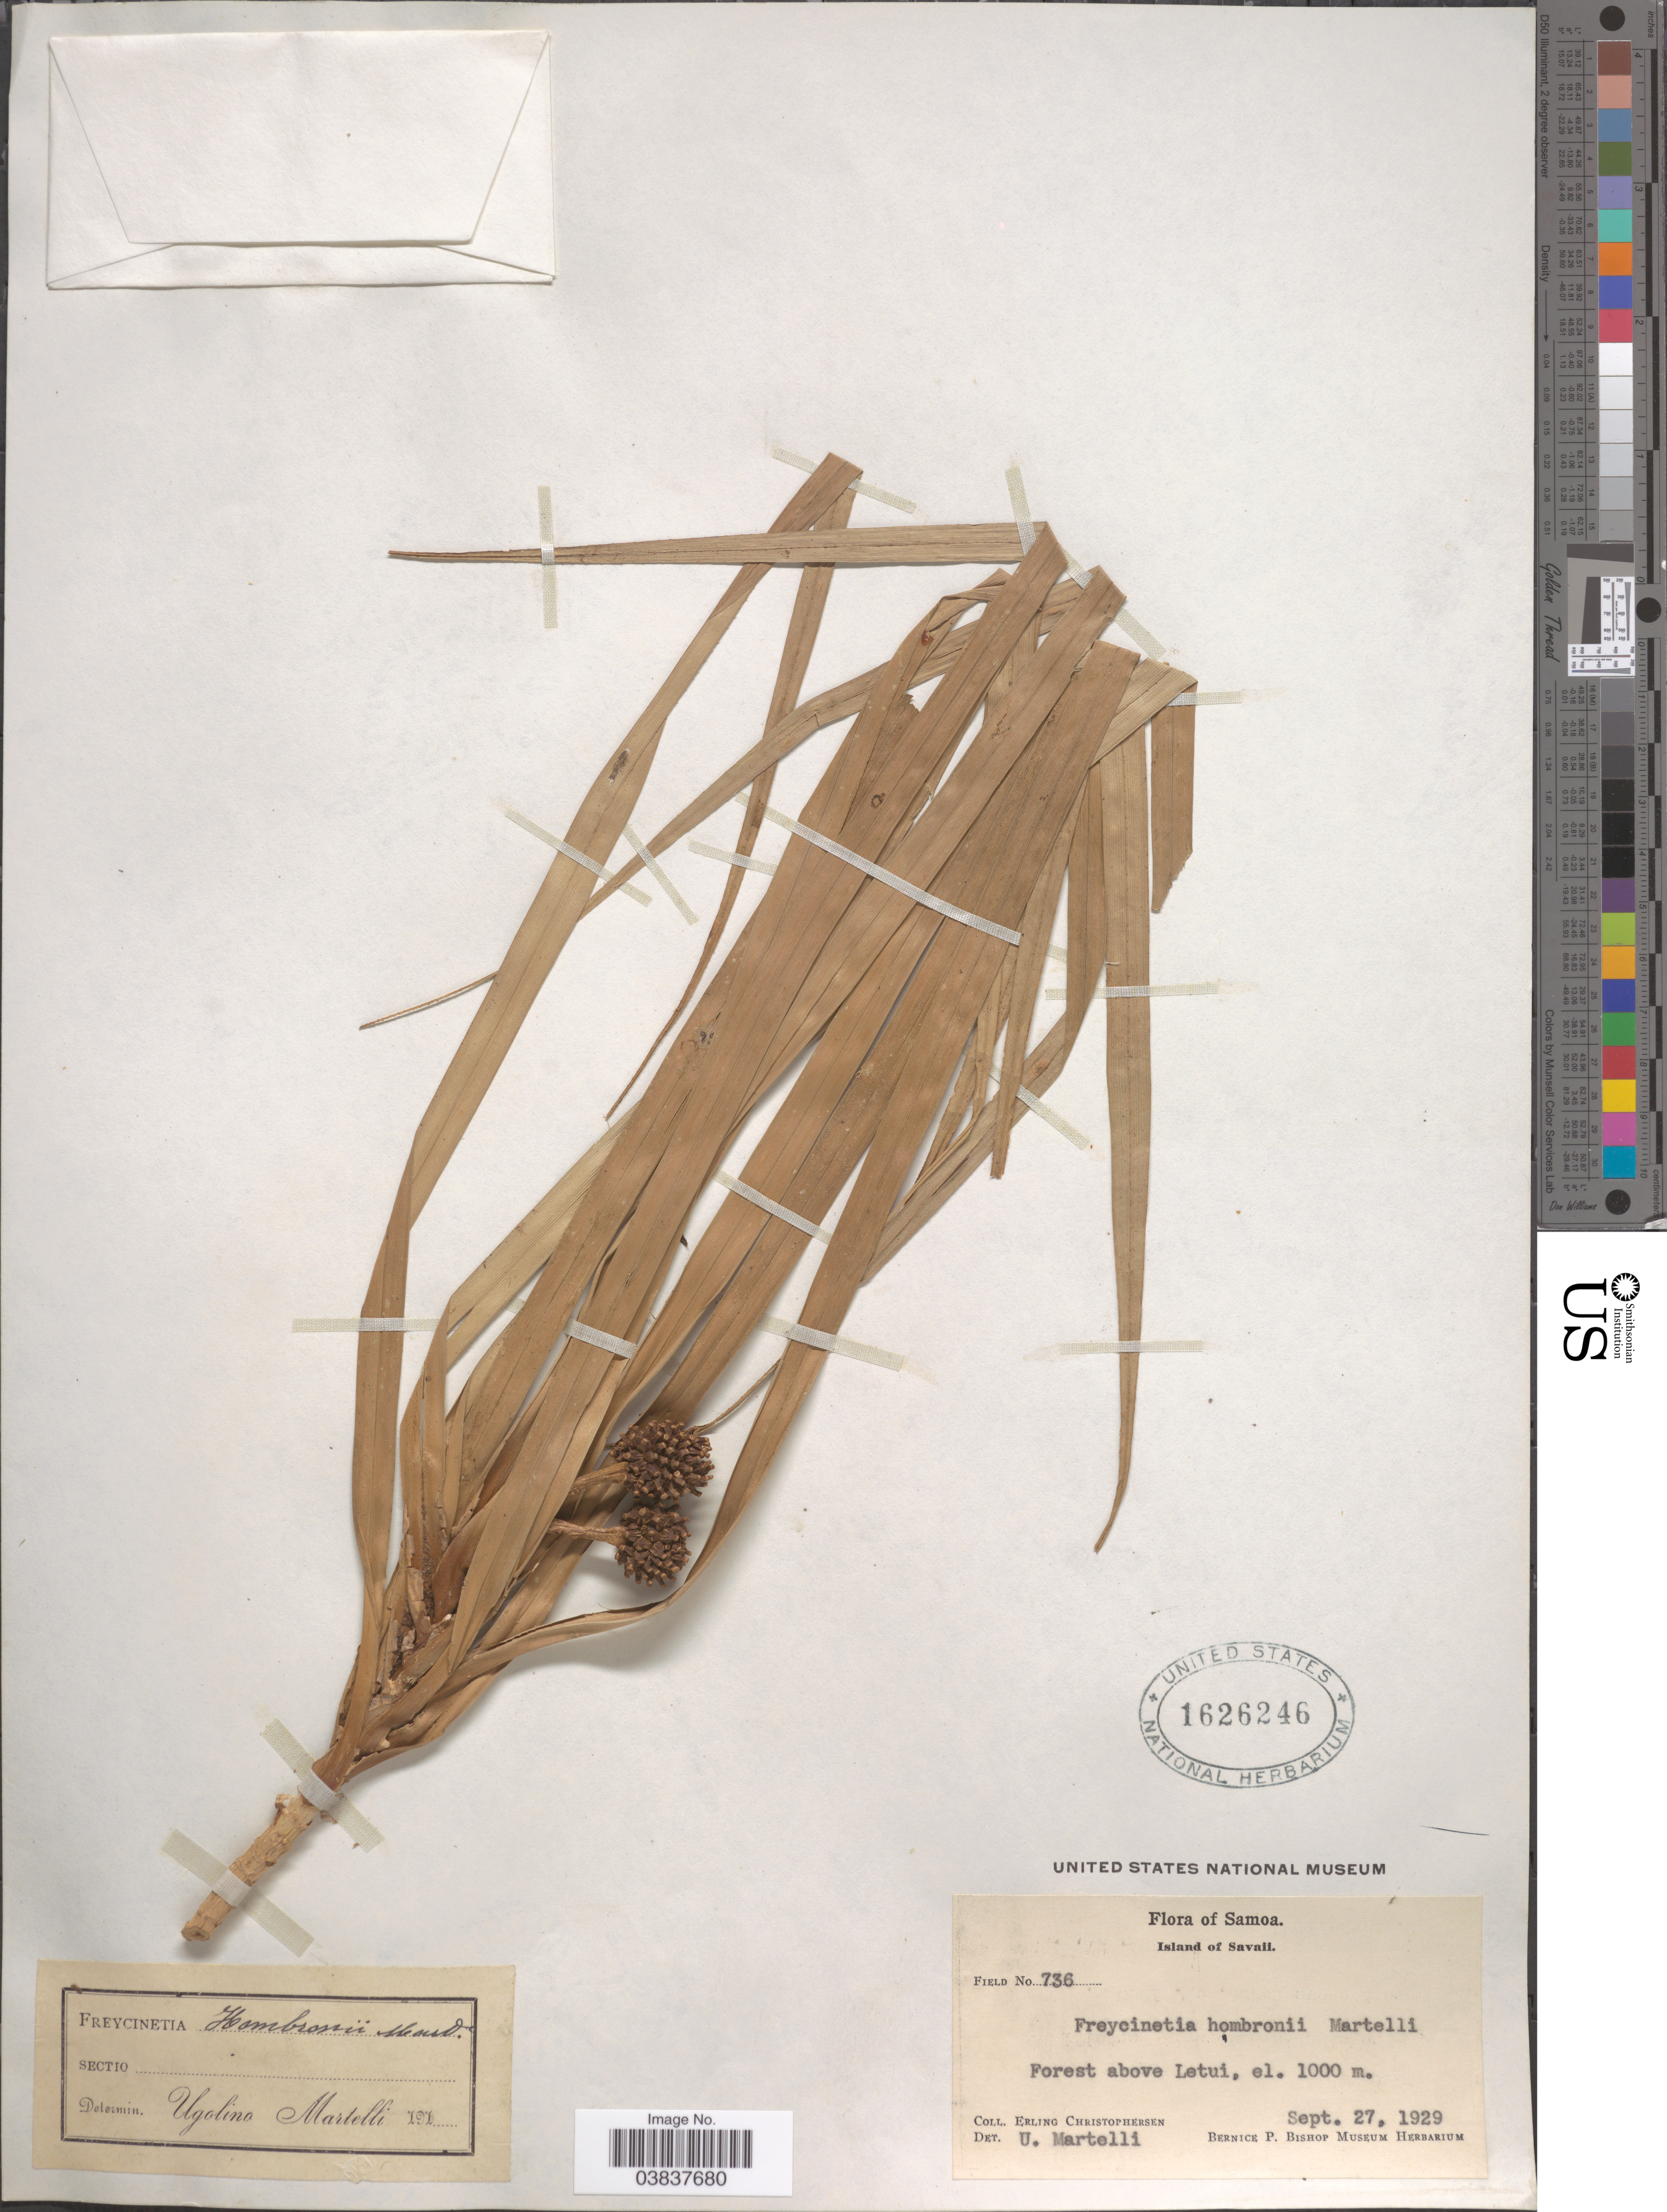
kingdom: Plantae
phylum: Tracheophyta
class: Liliopsida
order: Pandanales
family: Pandanaceae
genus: Freycinetia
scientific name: Freycinetia hombronii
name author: Martelli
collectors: E. Christophersen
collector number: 736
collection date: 1929-09-27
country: Samoa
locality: Samoa. Island of Savaii. Forest above Letui.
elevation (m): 1000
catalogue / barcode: US 1626246